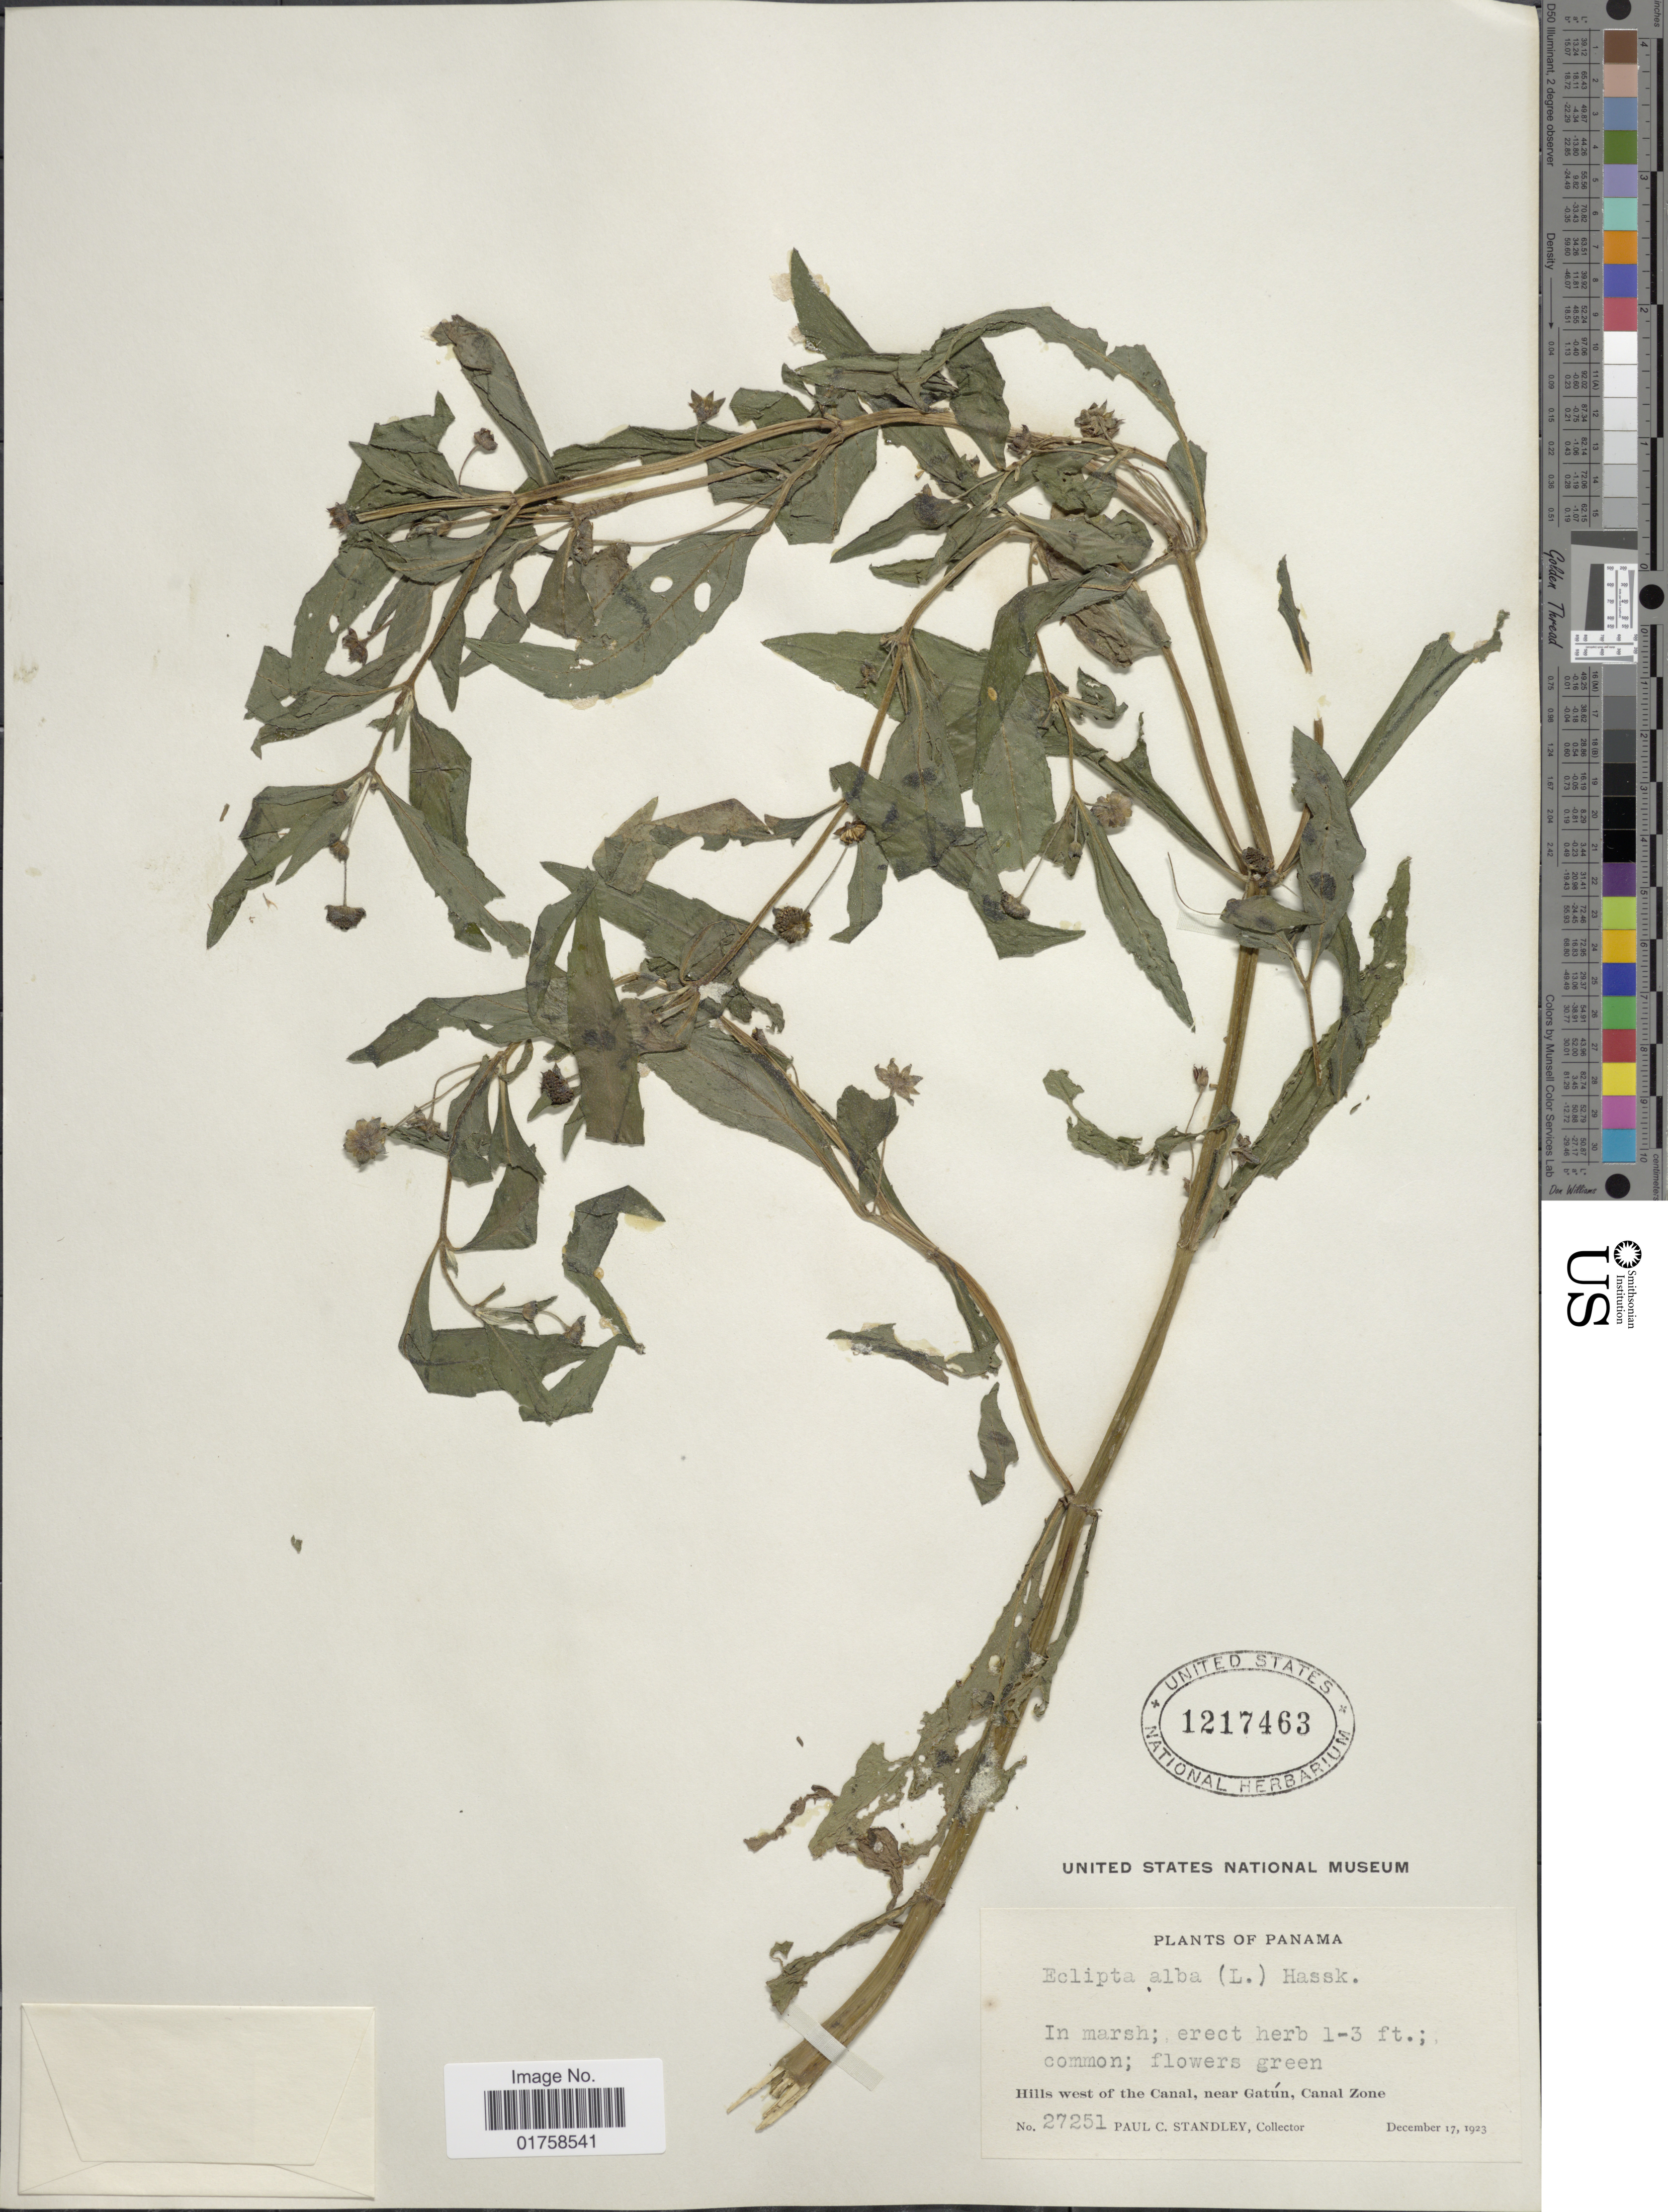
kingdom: Plantae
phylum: Tracheophyta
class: Magnoliopsida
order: Asterales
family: Asteraceae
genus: Eclipta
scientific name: Eclipta alba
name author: (L.) Hassk.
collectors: P. C. Standley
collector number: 27251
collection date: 1923-12-17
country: Panama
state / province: Colón / Panamá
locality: Panama. Hills west of the Canal, near Gatun, Canal Zone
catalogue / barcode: US 1217463